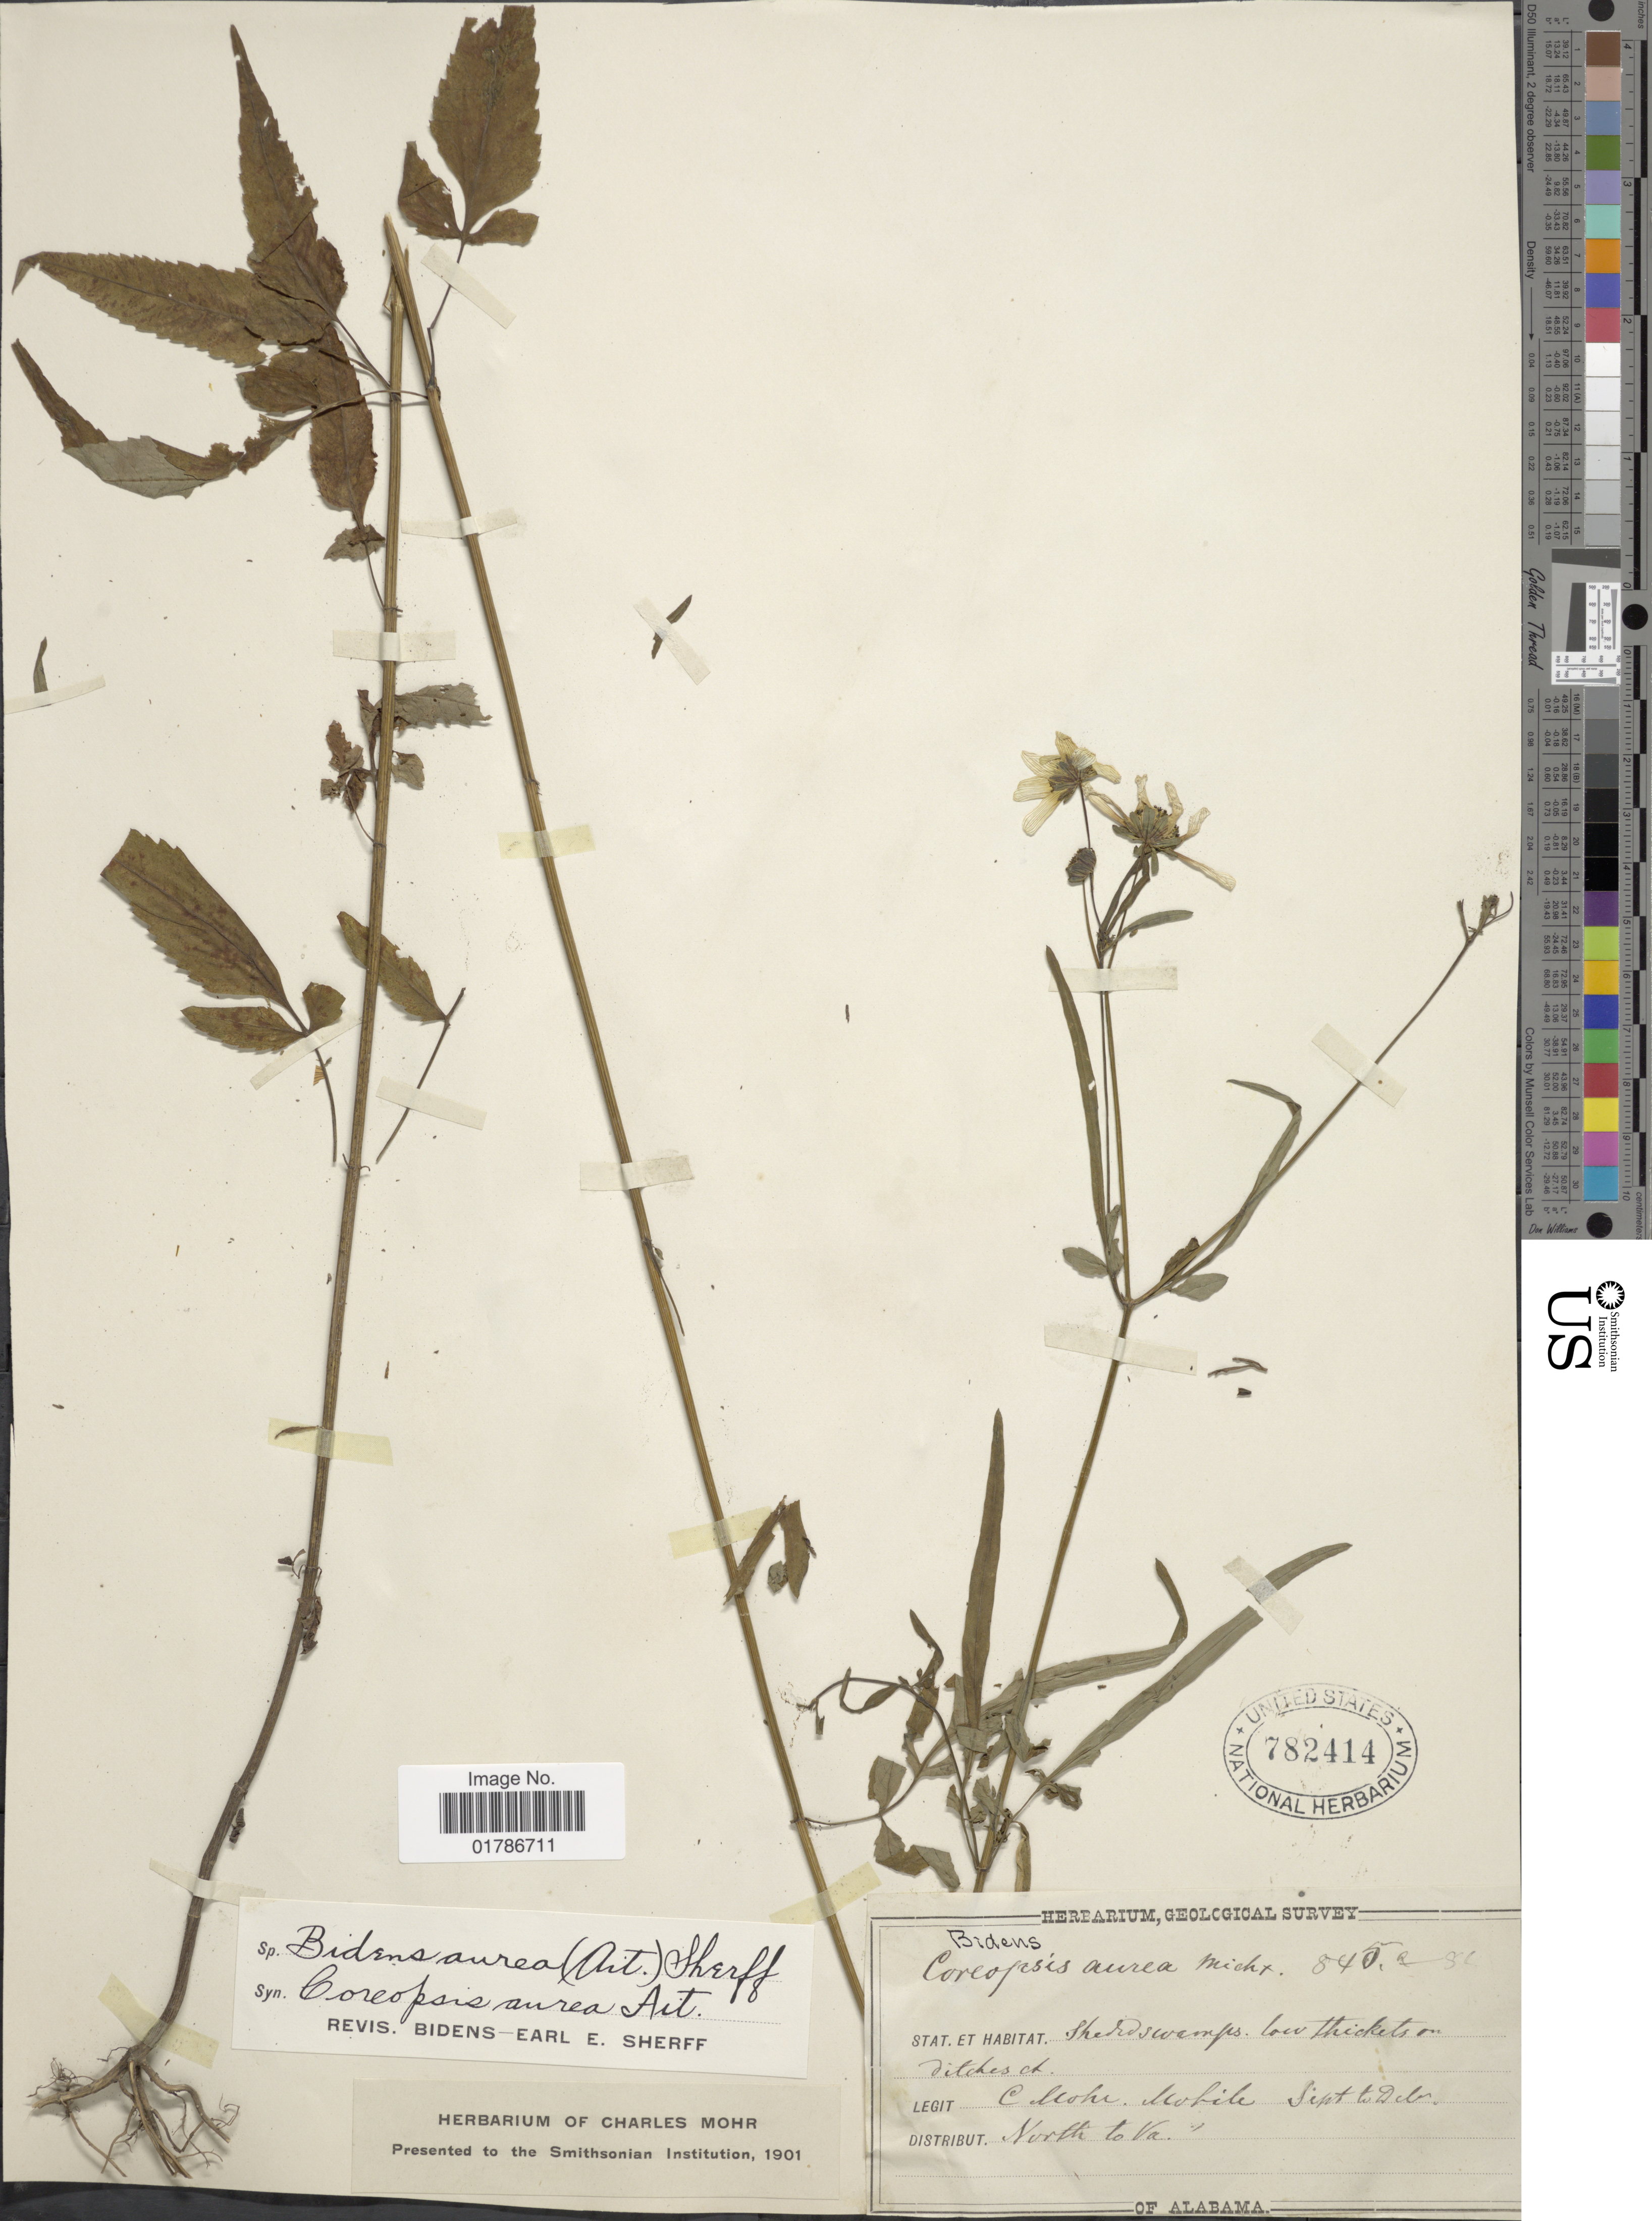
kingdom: Plantae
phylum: Tracheophyta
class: Magnoliopsida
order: Asterales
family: Asteraceae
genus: Bidens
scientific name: Bidens mitis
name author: (Michx.) Sherff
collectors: C. T. Mohr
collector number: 845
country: United States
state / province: Alabama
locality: Mobile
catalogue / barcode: US 782414